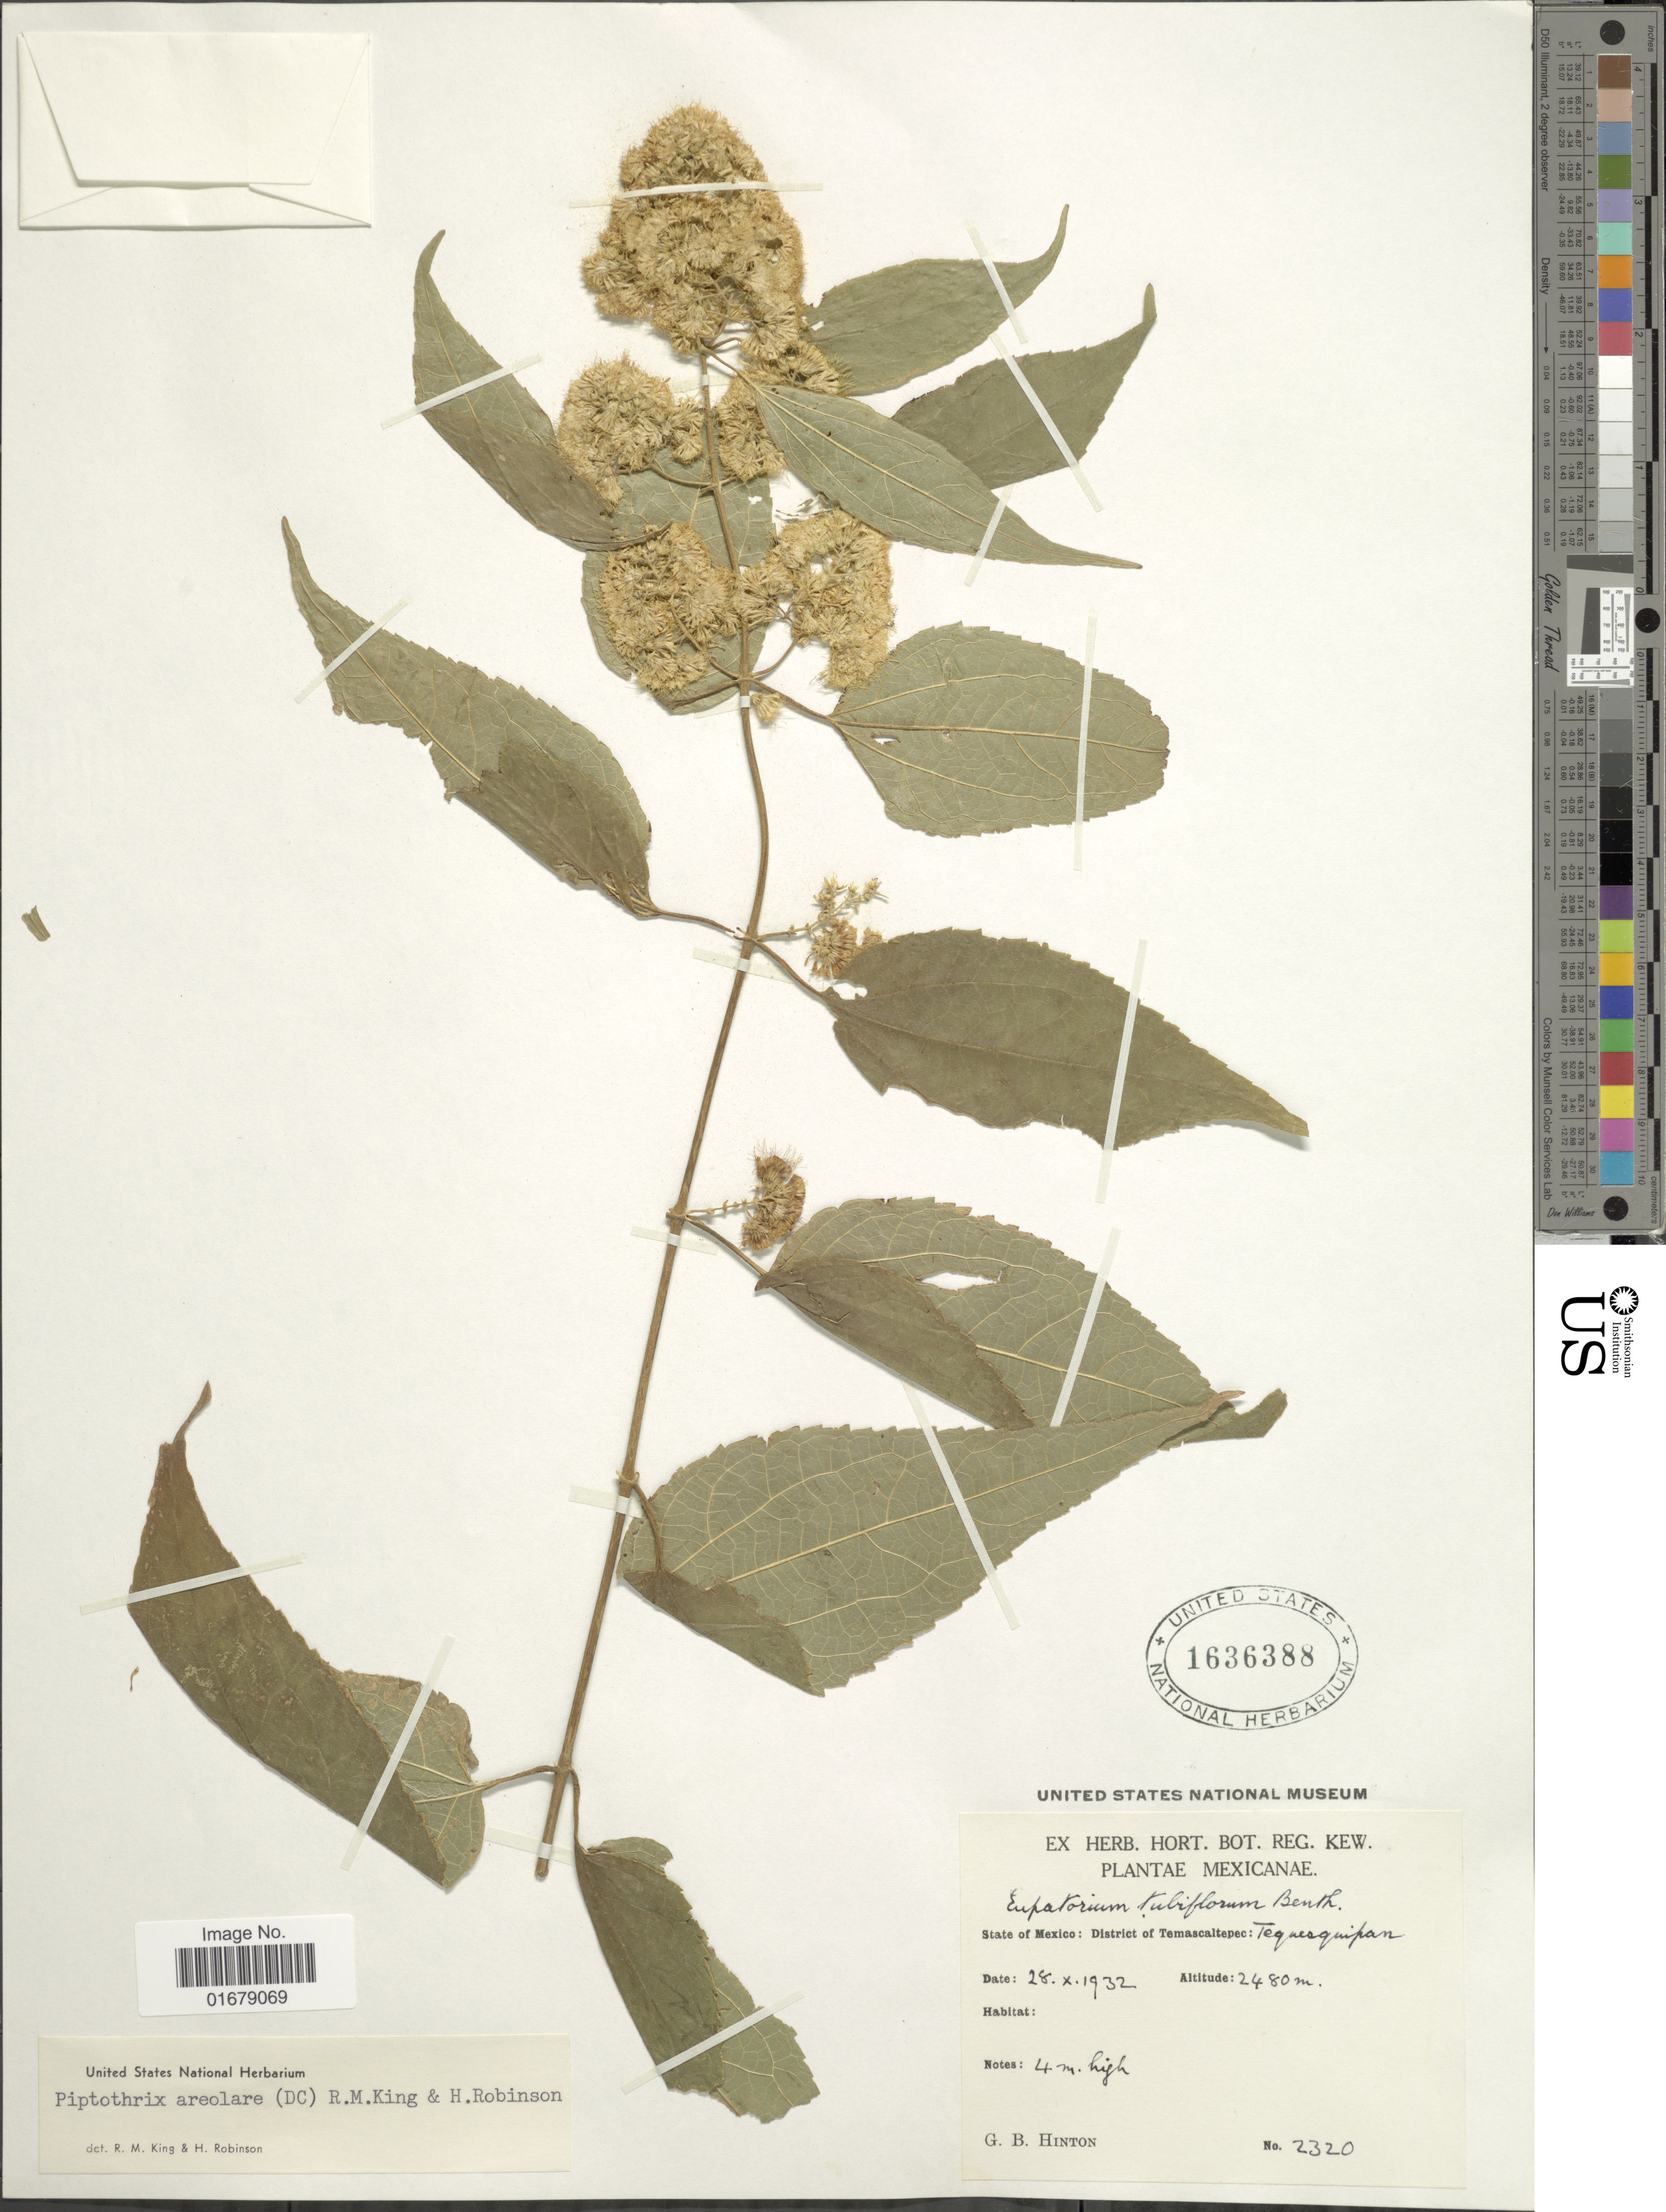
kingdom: Plantae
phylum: Tracheophyta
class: Magnoliopsida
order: Asterales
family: Asteraceae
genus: Piptothrix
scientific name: Piptothrix areolaris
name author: (DC.) R.M. King & H. Rob.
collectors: G. B. Hinton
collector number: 2320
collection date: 1932-10-28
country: Mexico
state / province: México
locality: State of México: District of Temascaltepec: Tequesquipan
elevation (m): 2480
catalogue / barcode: US 1636388